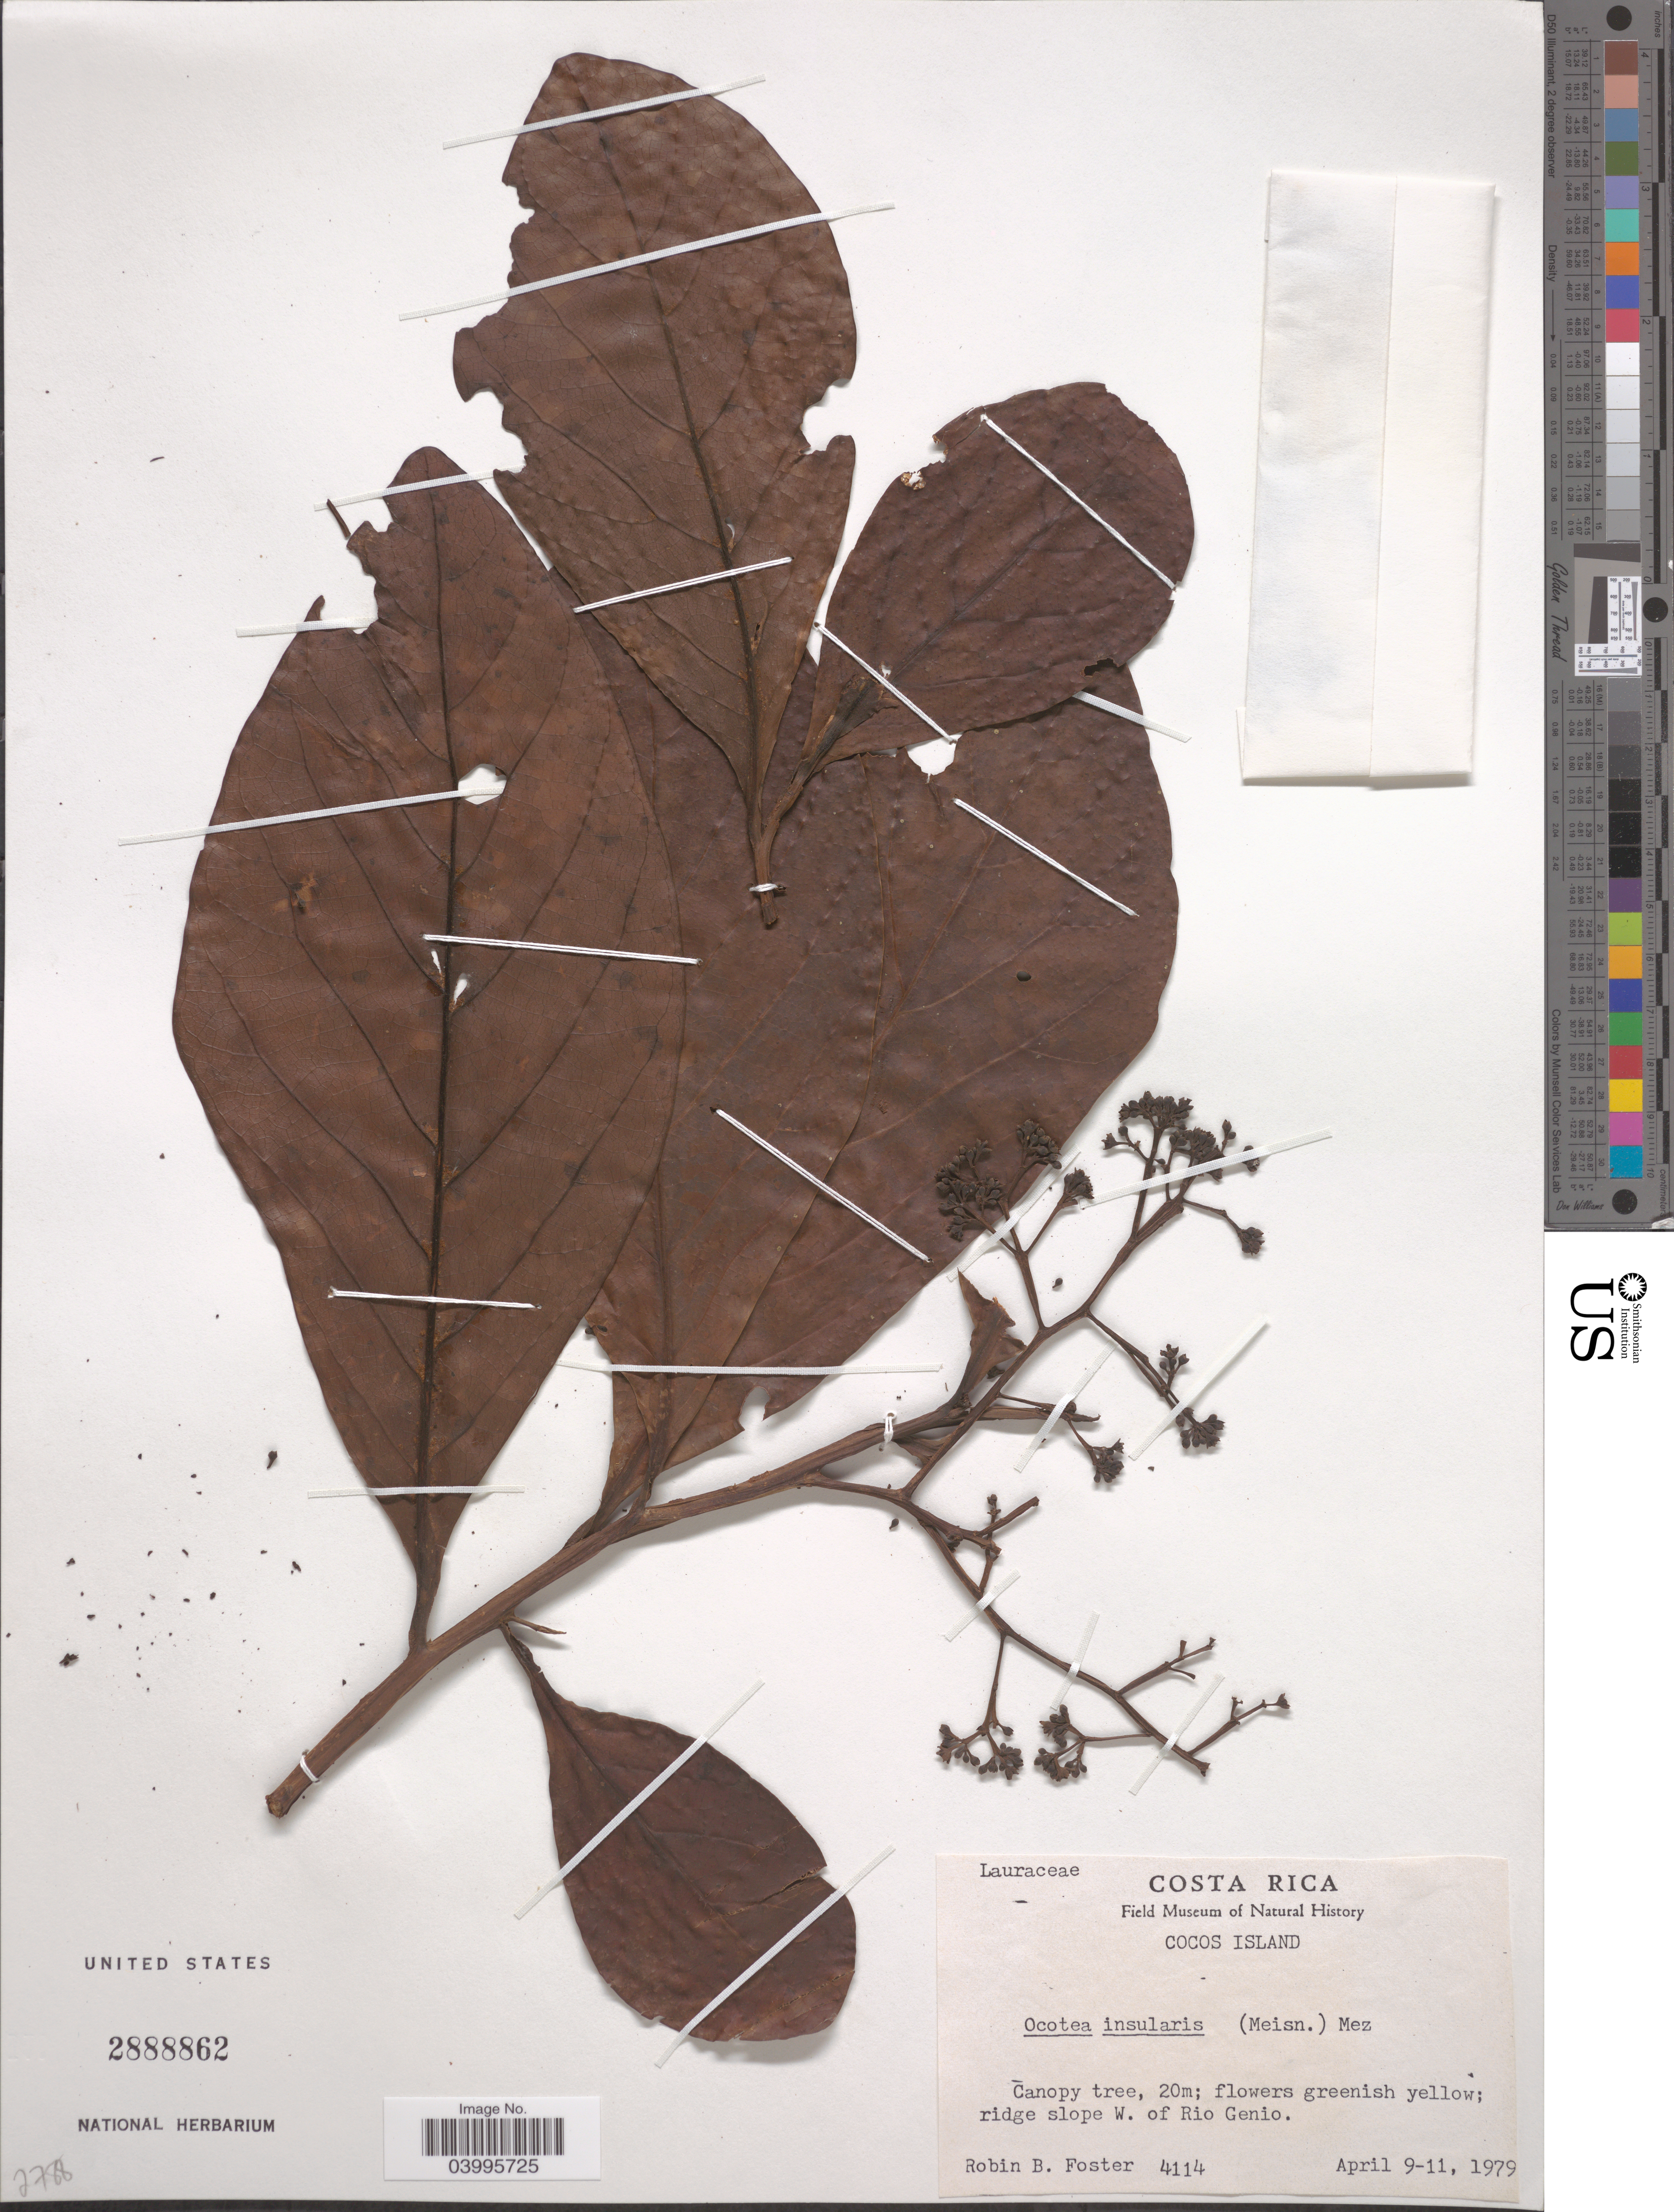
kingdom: Plantae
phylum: Tracheophyta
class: Magnoliopsida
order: Laurales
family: Lauraceae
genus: Ocotea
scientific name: Ocotea insularis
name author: (Meisn.) Mez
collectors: R. B. Foster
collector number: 4114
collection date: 1979-04-09/1979-04-11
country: Costa Rica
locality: Cocos Island, ridge slope W. of Rio Genio.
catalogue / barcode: US 2888862